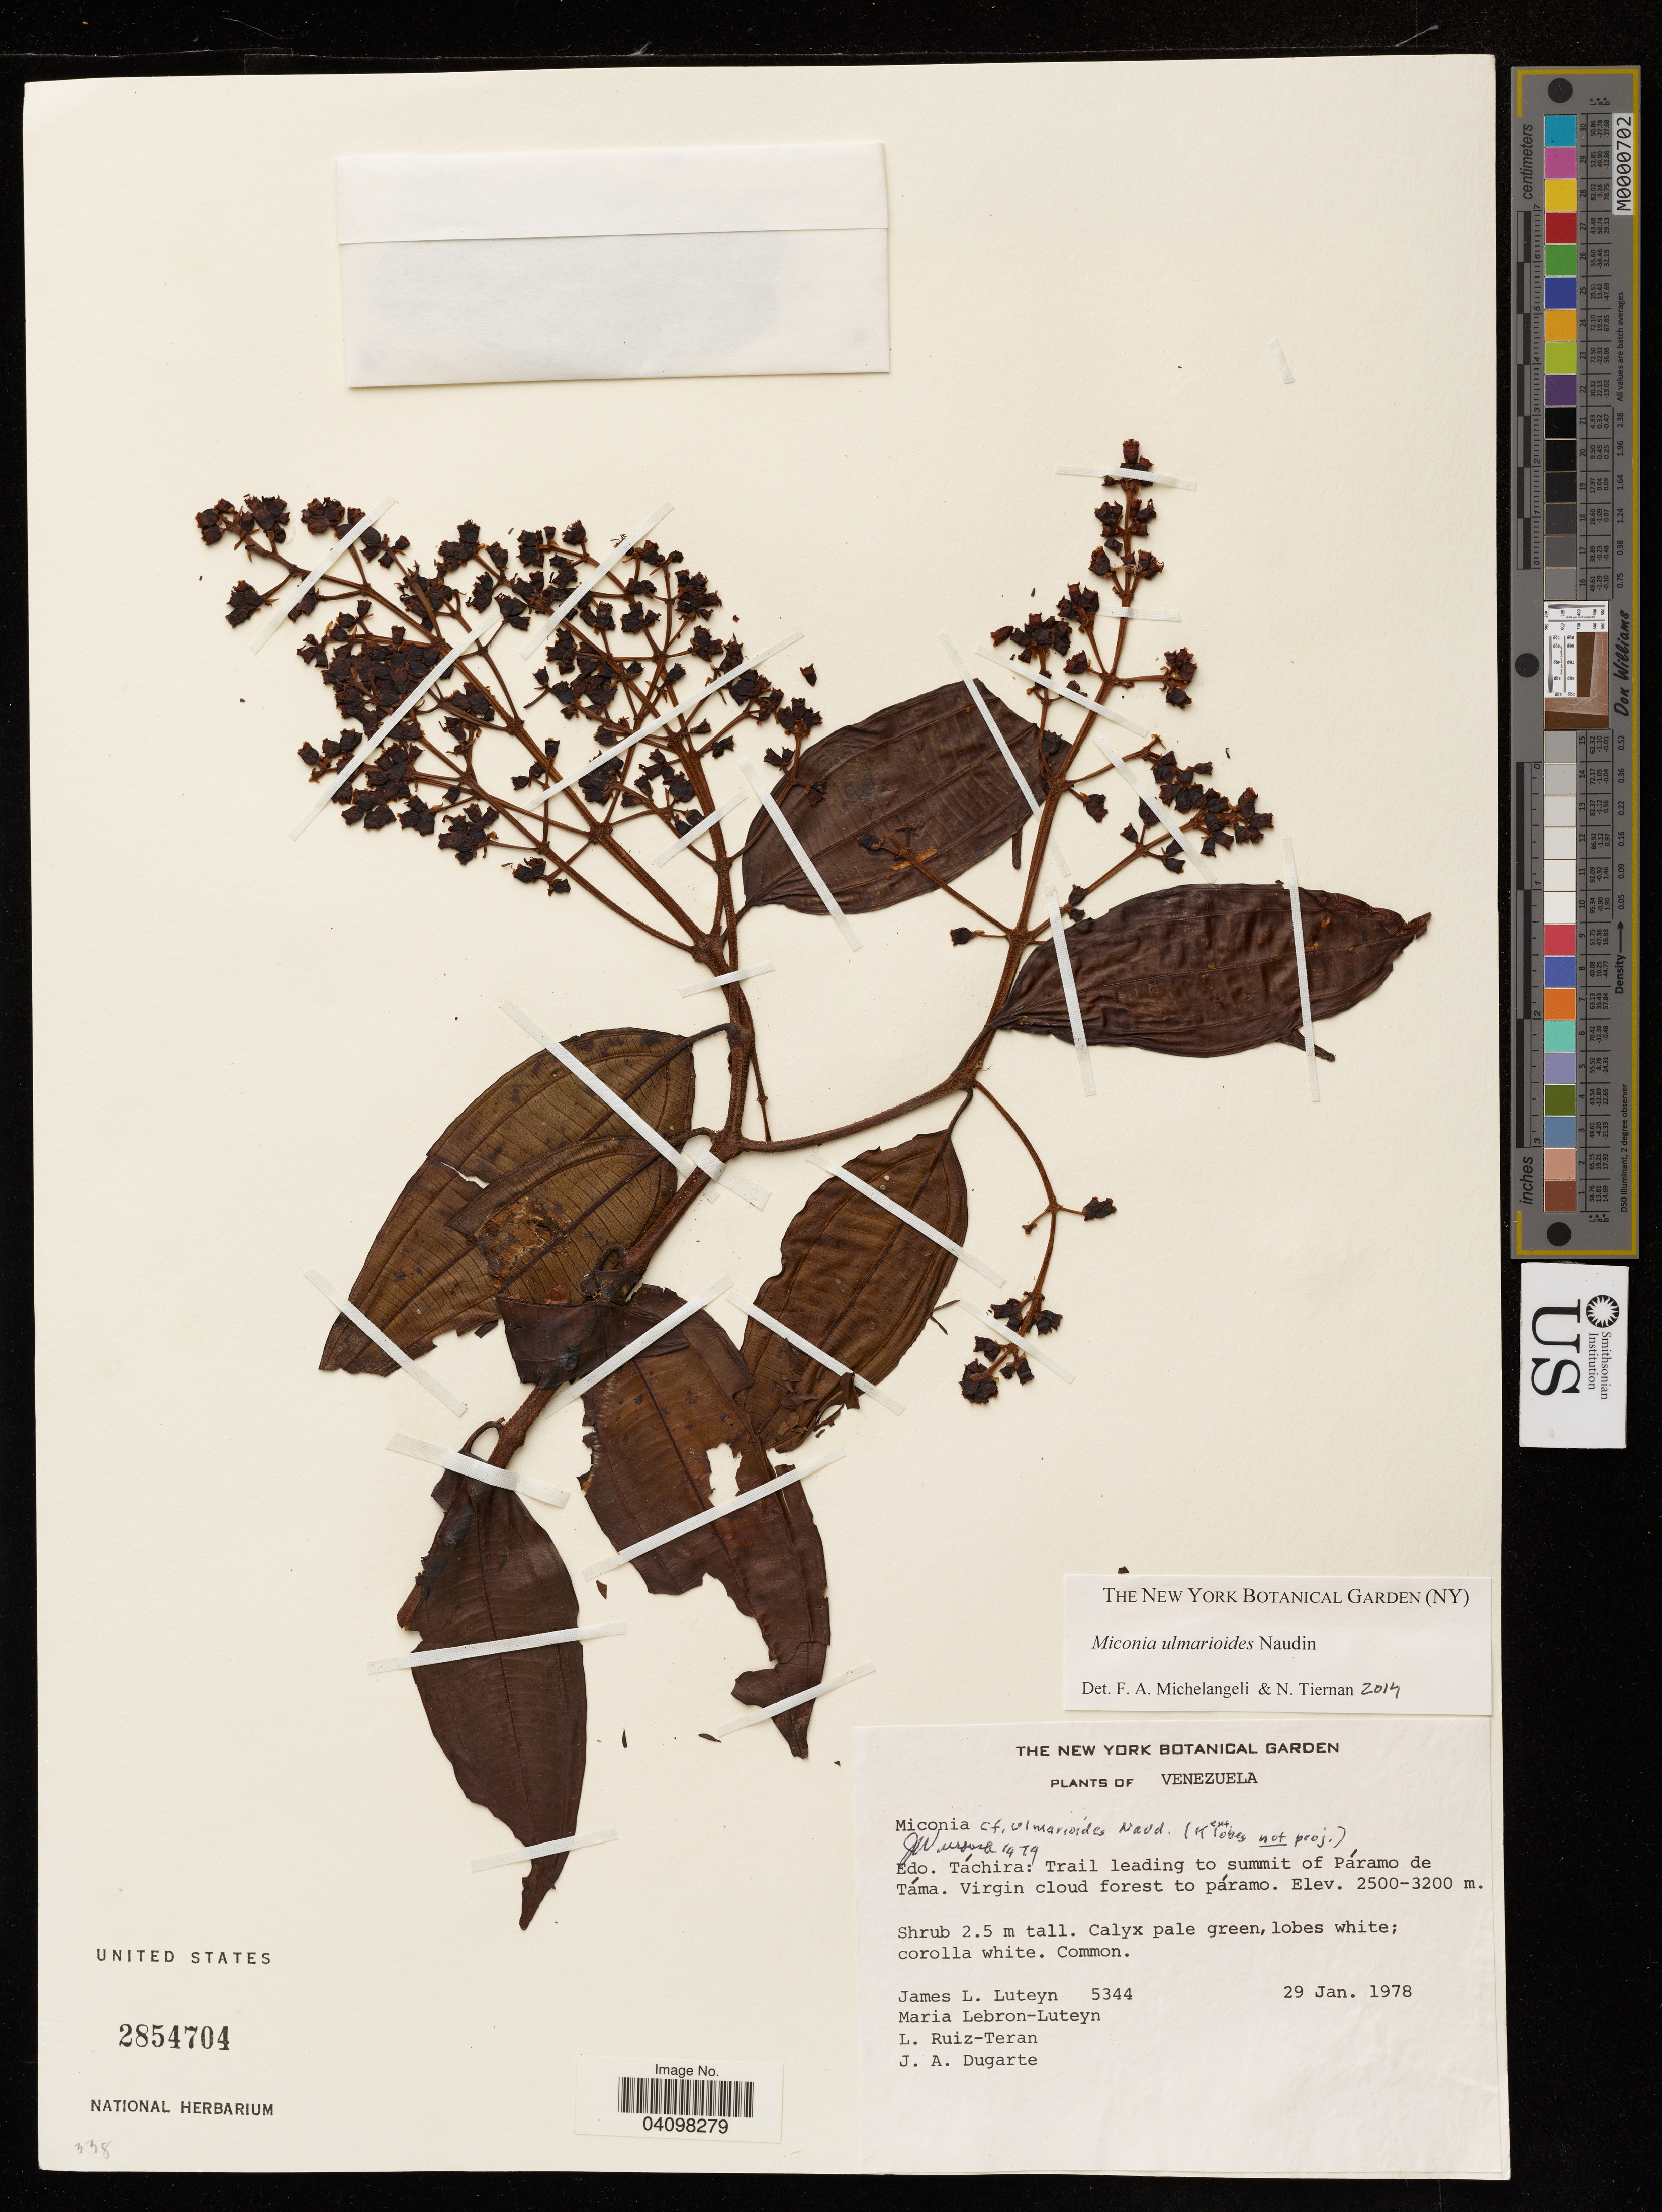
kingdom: Plantae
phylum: Tracheophyta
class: Magnoliopsida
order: Myrtales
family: Melastomataceae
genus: Miconia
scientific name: Miconia ulmarioides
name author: Naudin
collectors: J. Luteyn, M. L. Lebrón-Luteyn, L. E. Ruíz-Terán & J. Dugarte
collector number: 5344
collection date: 1978-01-29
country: Venezuela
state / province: Tachira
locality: Trail leading to summit of Paramo de Tama. Virgin cloud forest to paramo.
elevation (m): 2500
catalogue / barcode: US 2854704